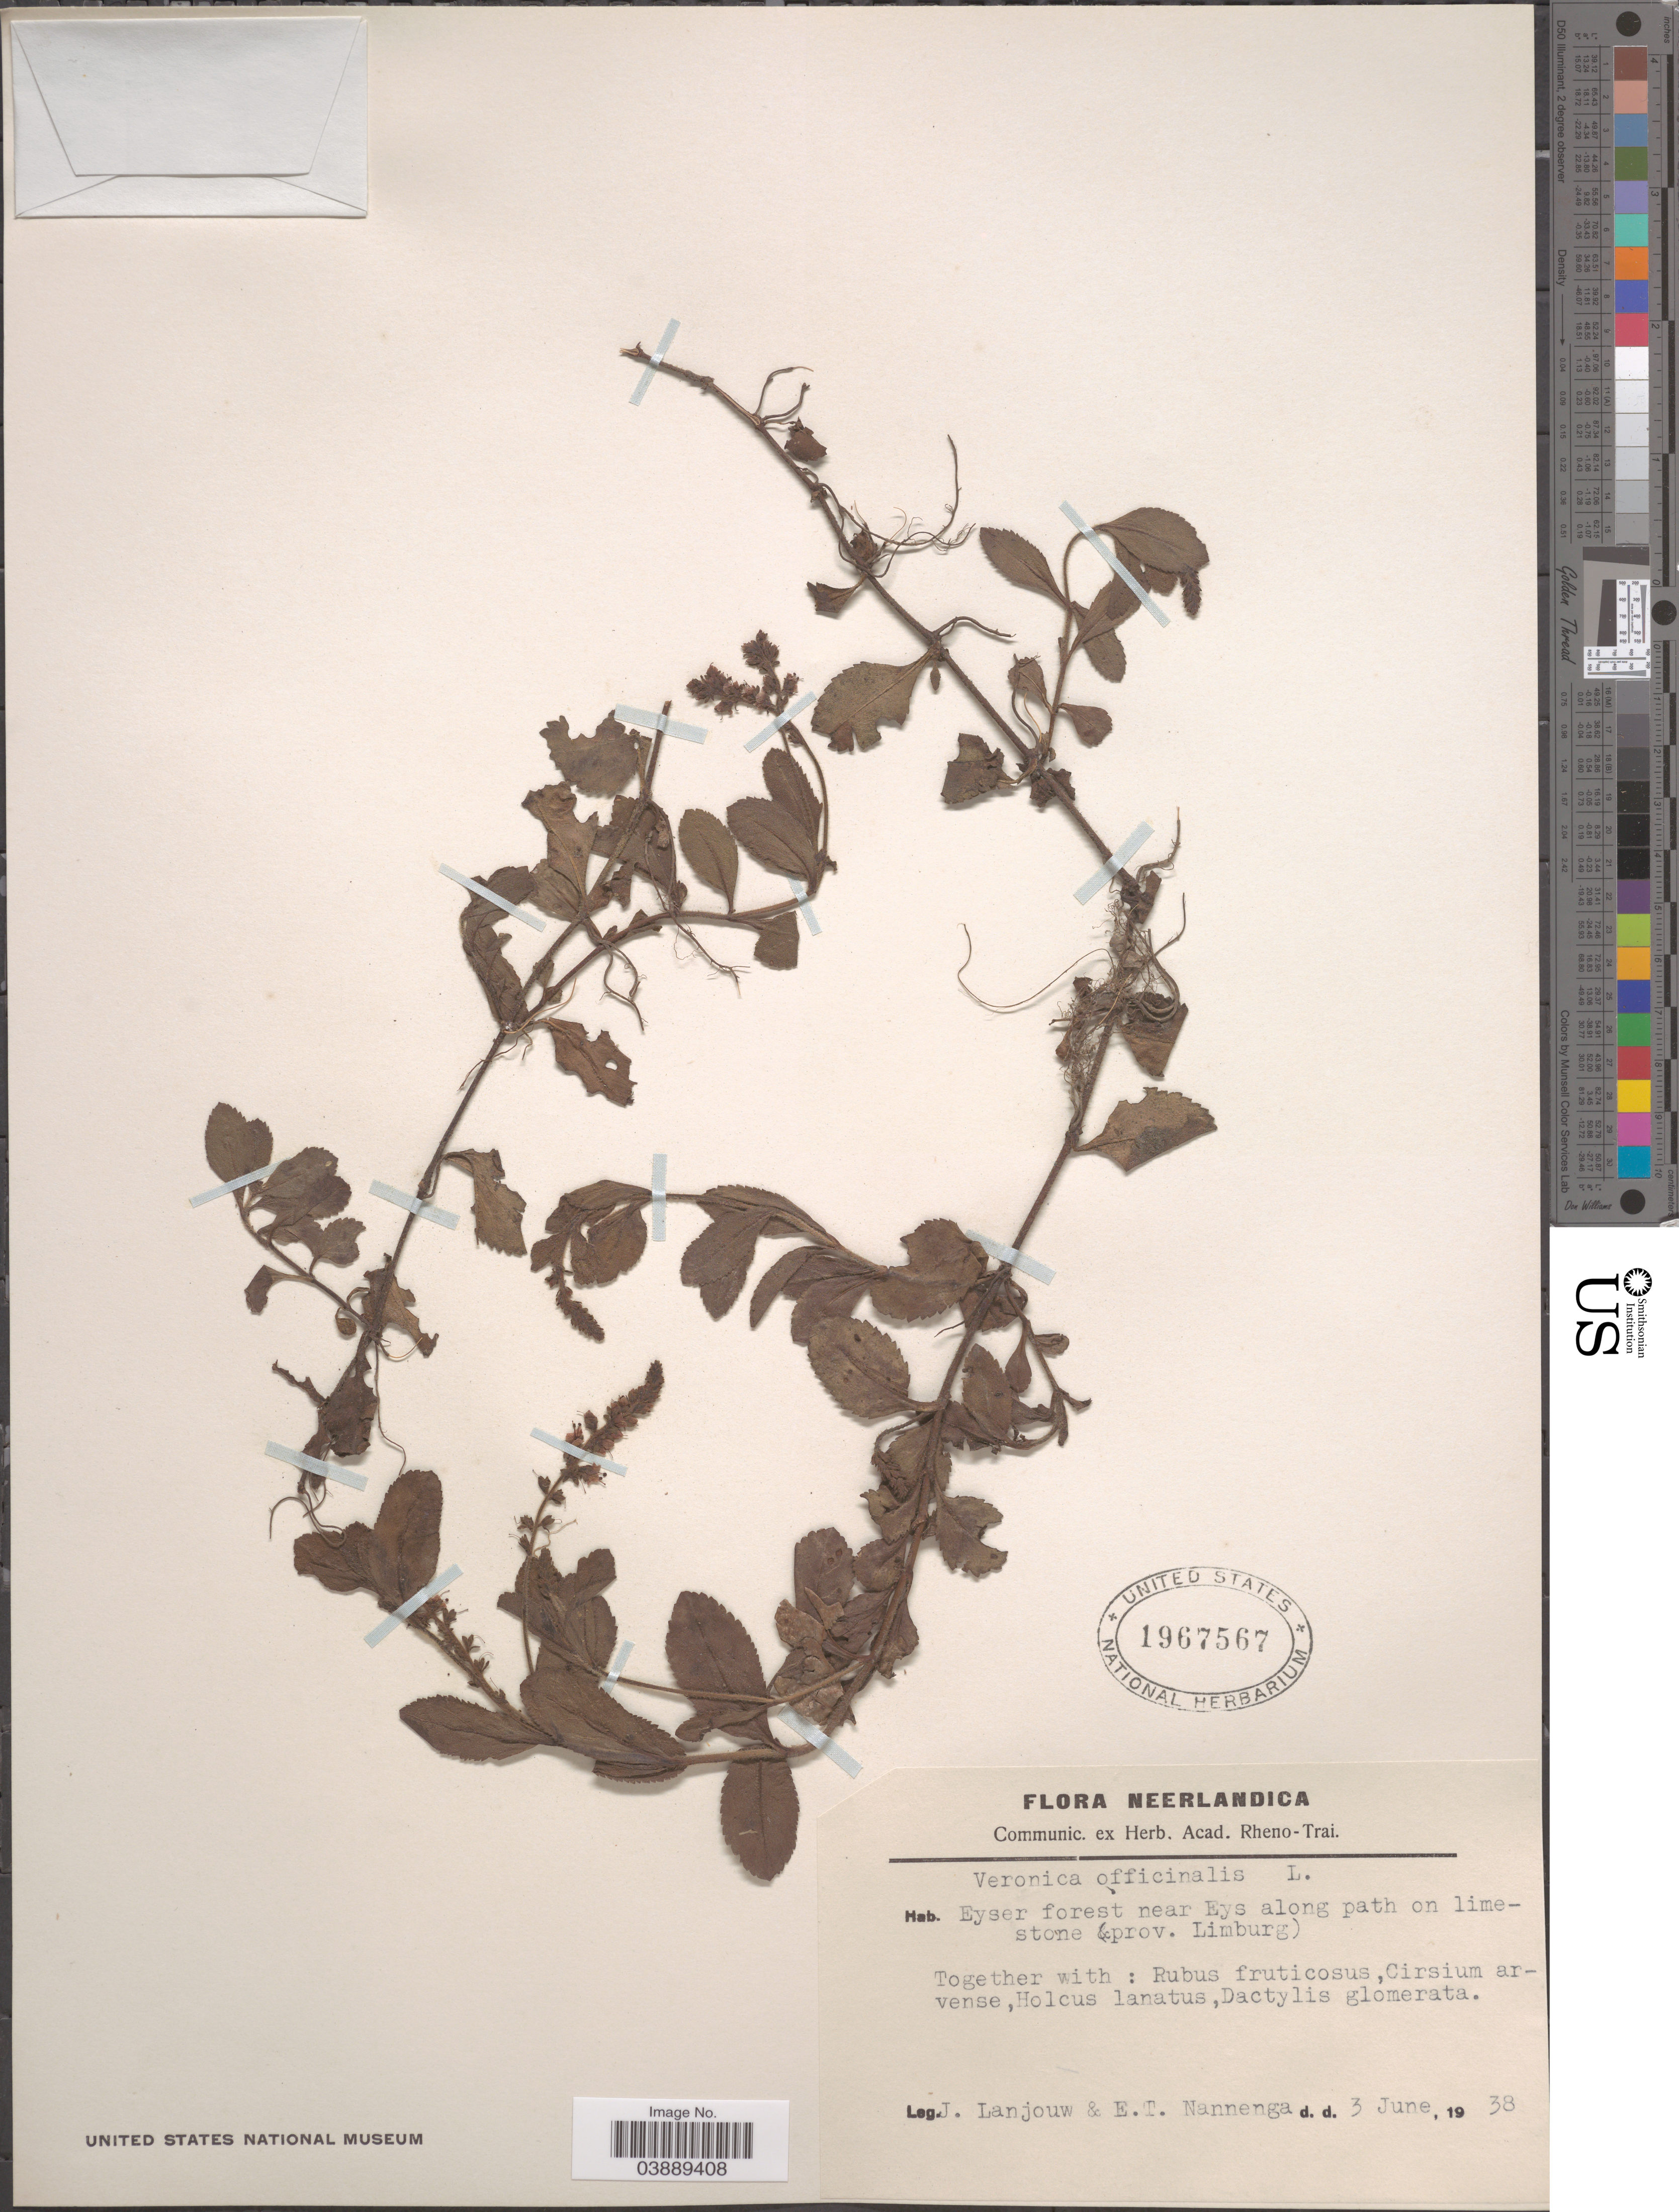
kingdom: Plantae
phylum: Tracheophyta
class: Magnoliopsida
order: Lamiales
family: Plantaginaceae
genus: Veronica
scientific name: Veronica officinalis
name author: L.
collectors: J. Lanjouw & E. Nannenga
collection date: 1938-06-03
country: Netherlands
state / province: Limburg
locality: Neerlandica. Eyser forest near Eys along path on limestone.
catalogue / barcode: US 1967567